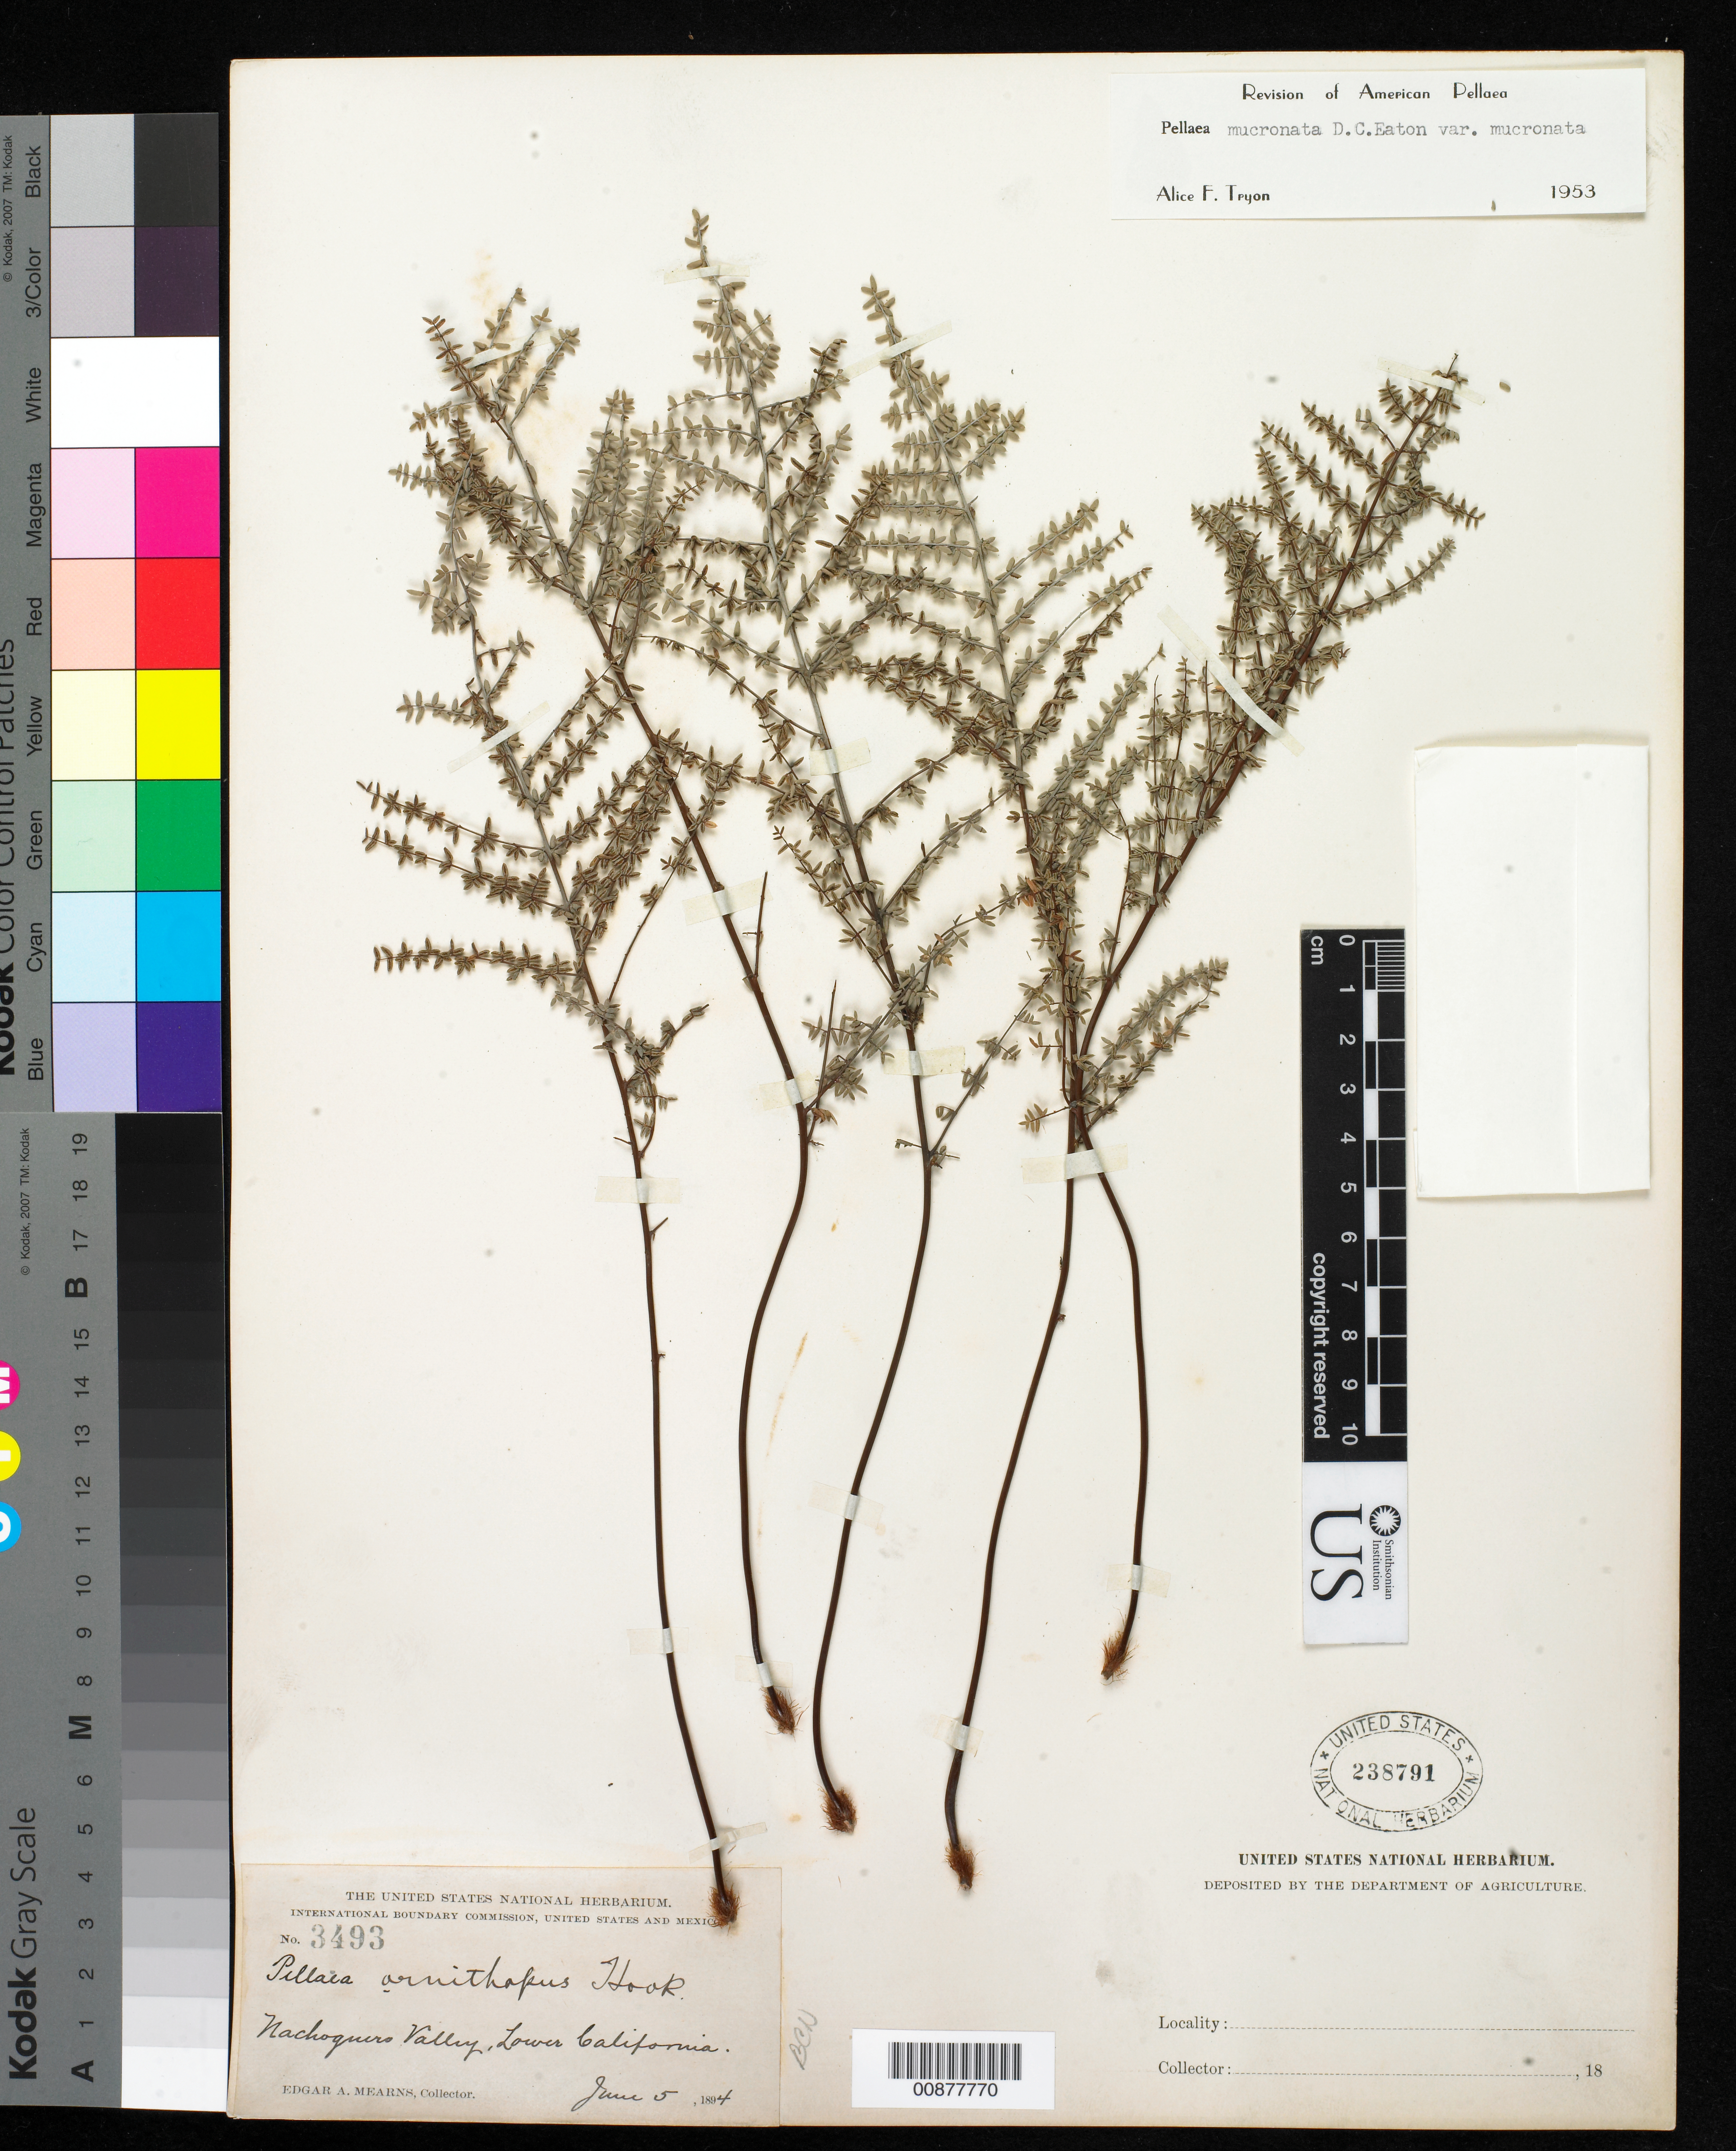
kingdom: Plantae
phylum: Tracheophyta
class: Polypodiopsida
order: Polypodiales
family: Pteridaceae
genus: Pellaea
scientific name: Pellaea mucronata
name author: (D.C. Eaton) D.C. Eaton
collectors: E. A. Mearns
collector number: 3493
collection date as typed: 05 Jun 1894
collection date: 1894-06-05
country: Mexico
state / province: Baja California Norte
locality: Nachoguero Valley, Baja California.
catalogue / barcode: US 238791